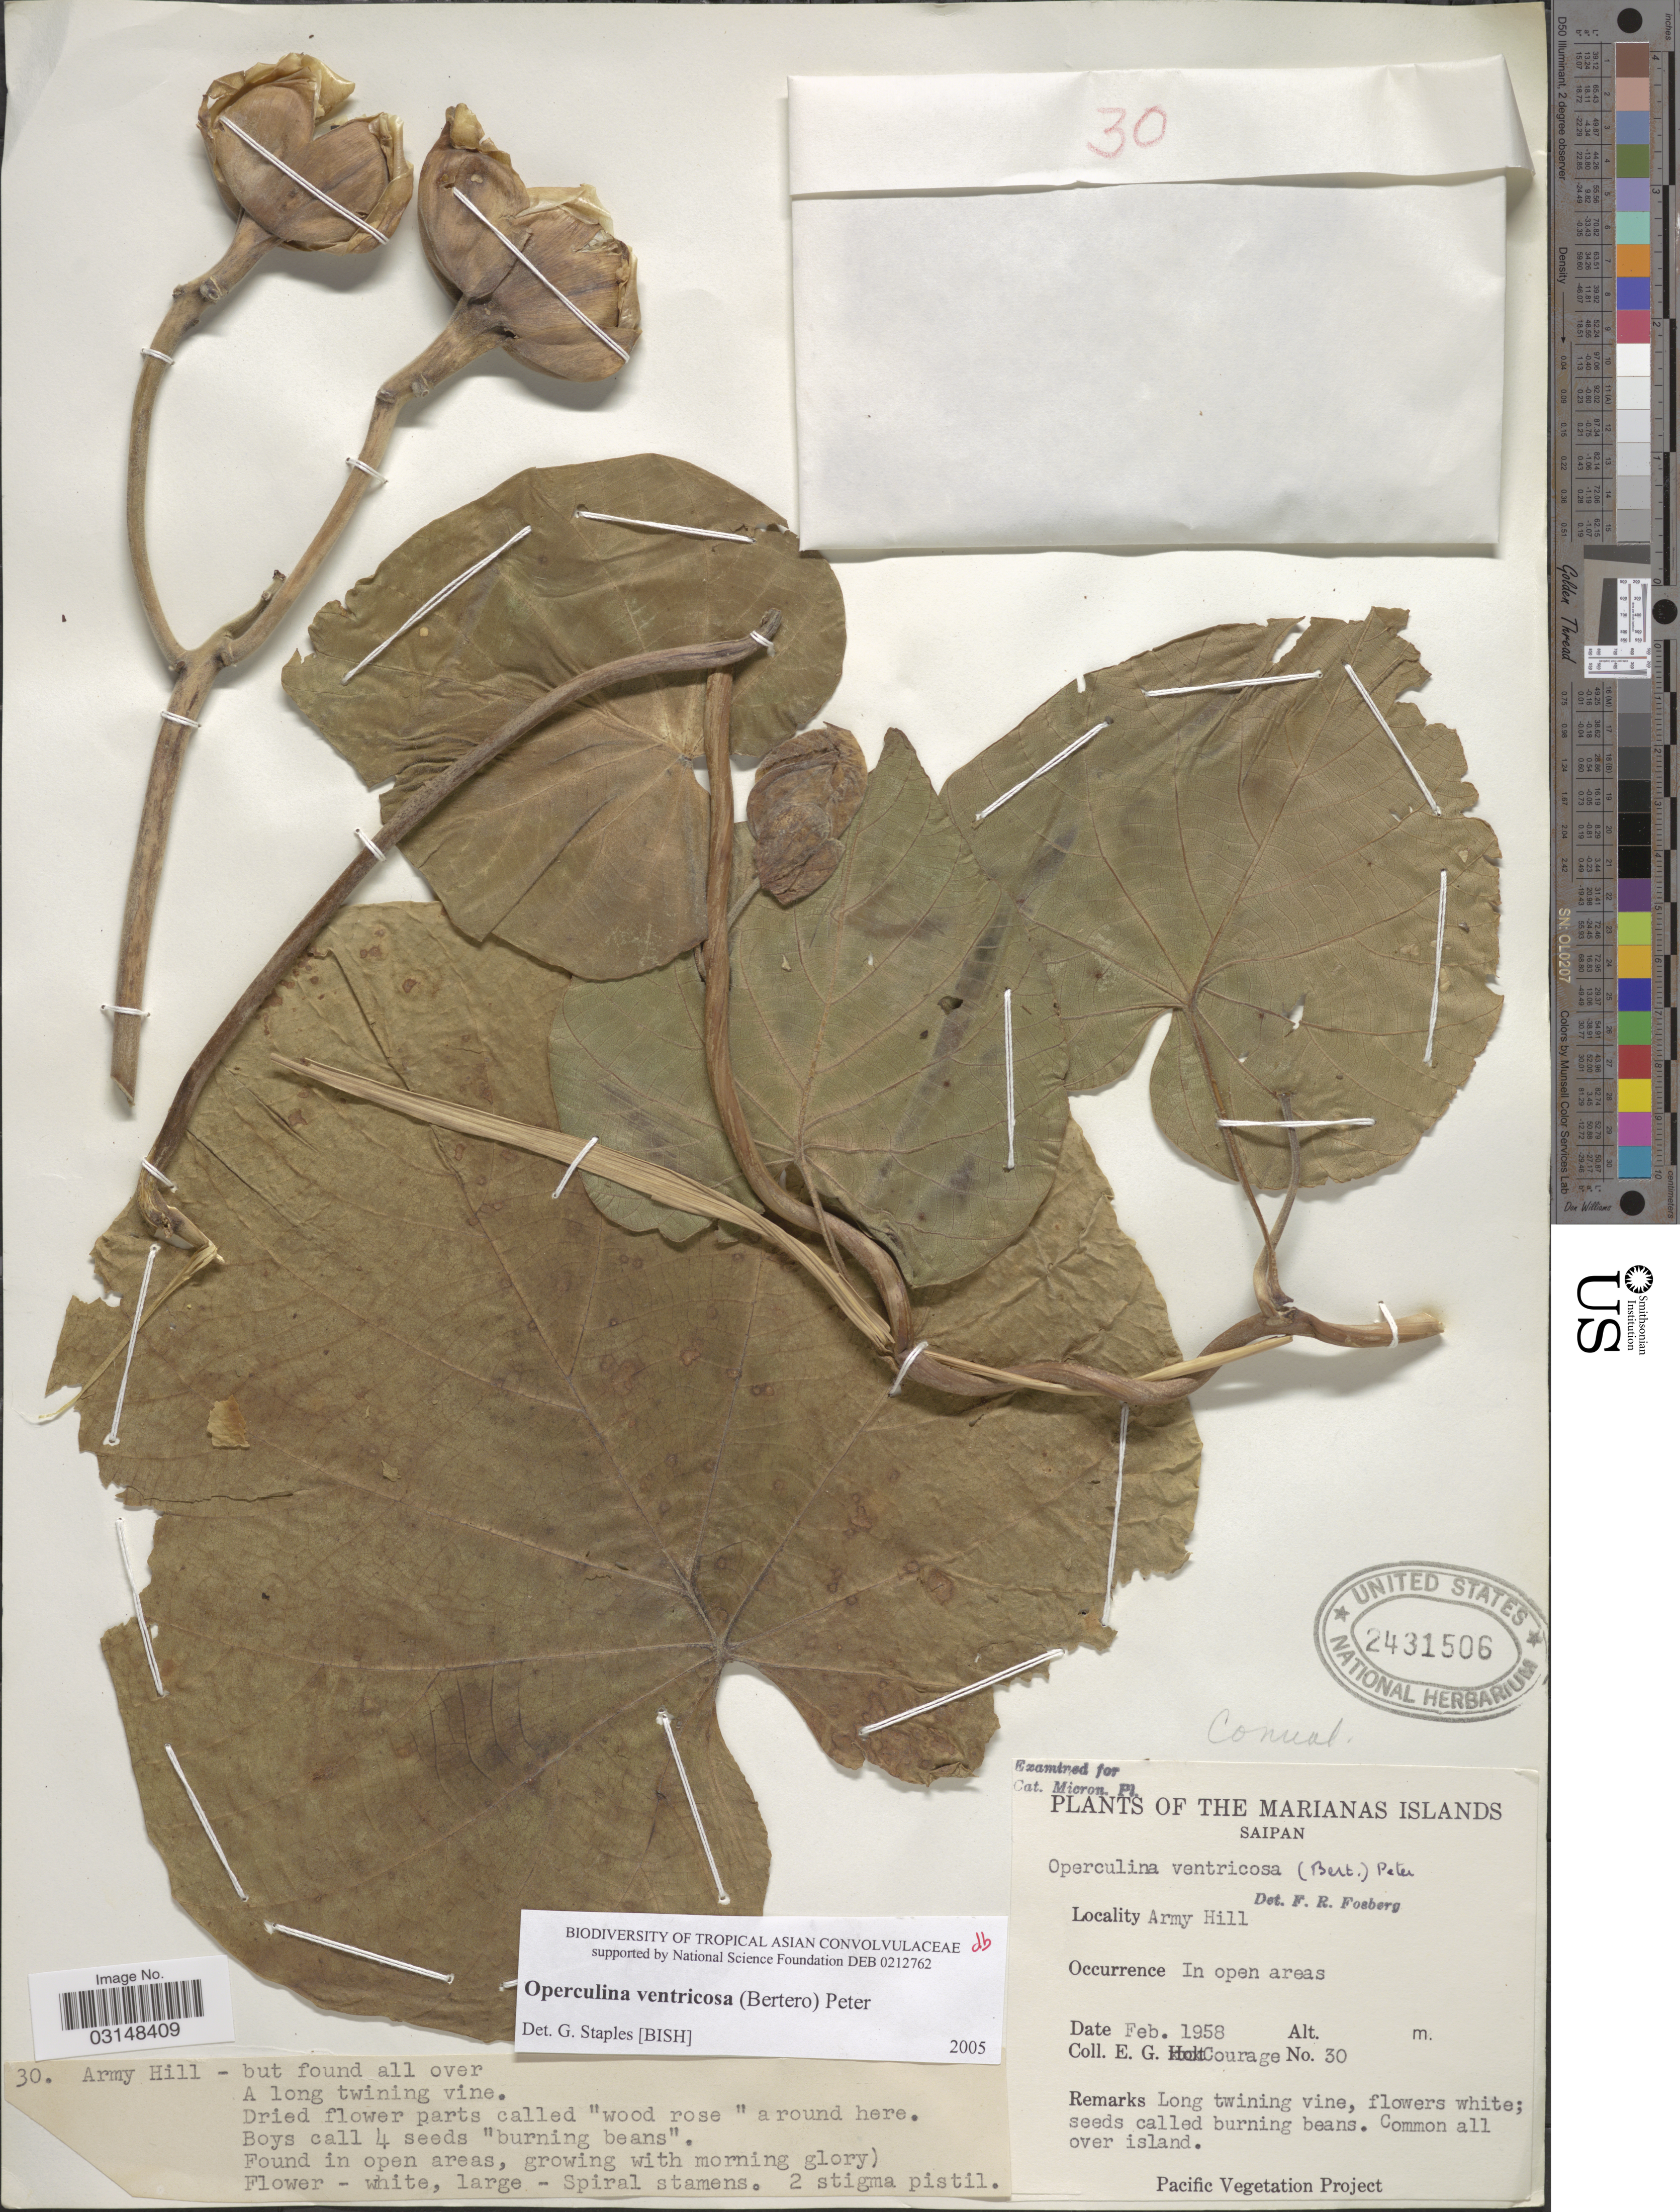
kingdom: Plantae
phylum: Tracheophyta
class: Magnoliopsida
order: Solanales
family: Convolvulaceae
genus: Operculina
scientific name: Operculina ventricosa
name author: (Aubl.) Barb. Rodr.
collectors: E. Courage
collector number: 30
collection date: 1958-02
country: Northern Mariana Islands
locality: The Marianas Islands, Saipan, Army Hill.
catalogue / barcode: US 2431506